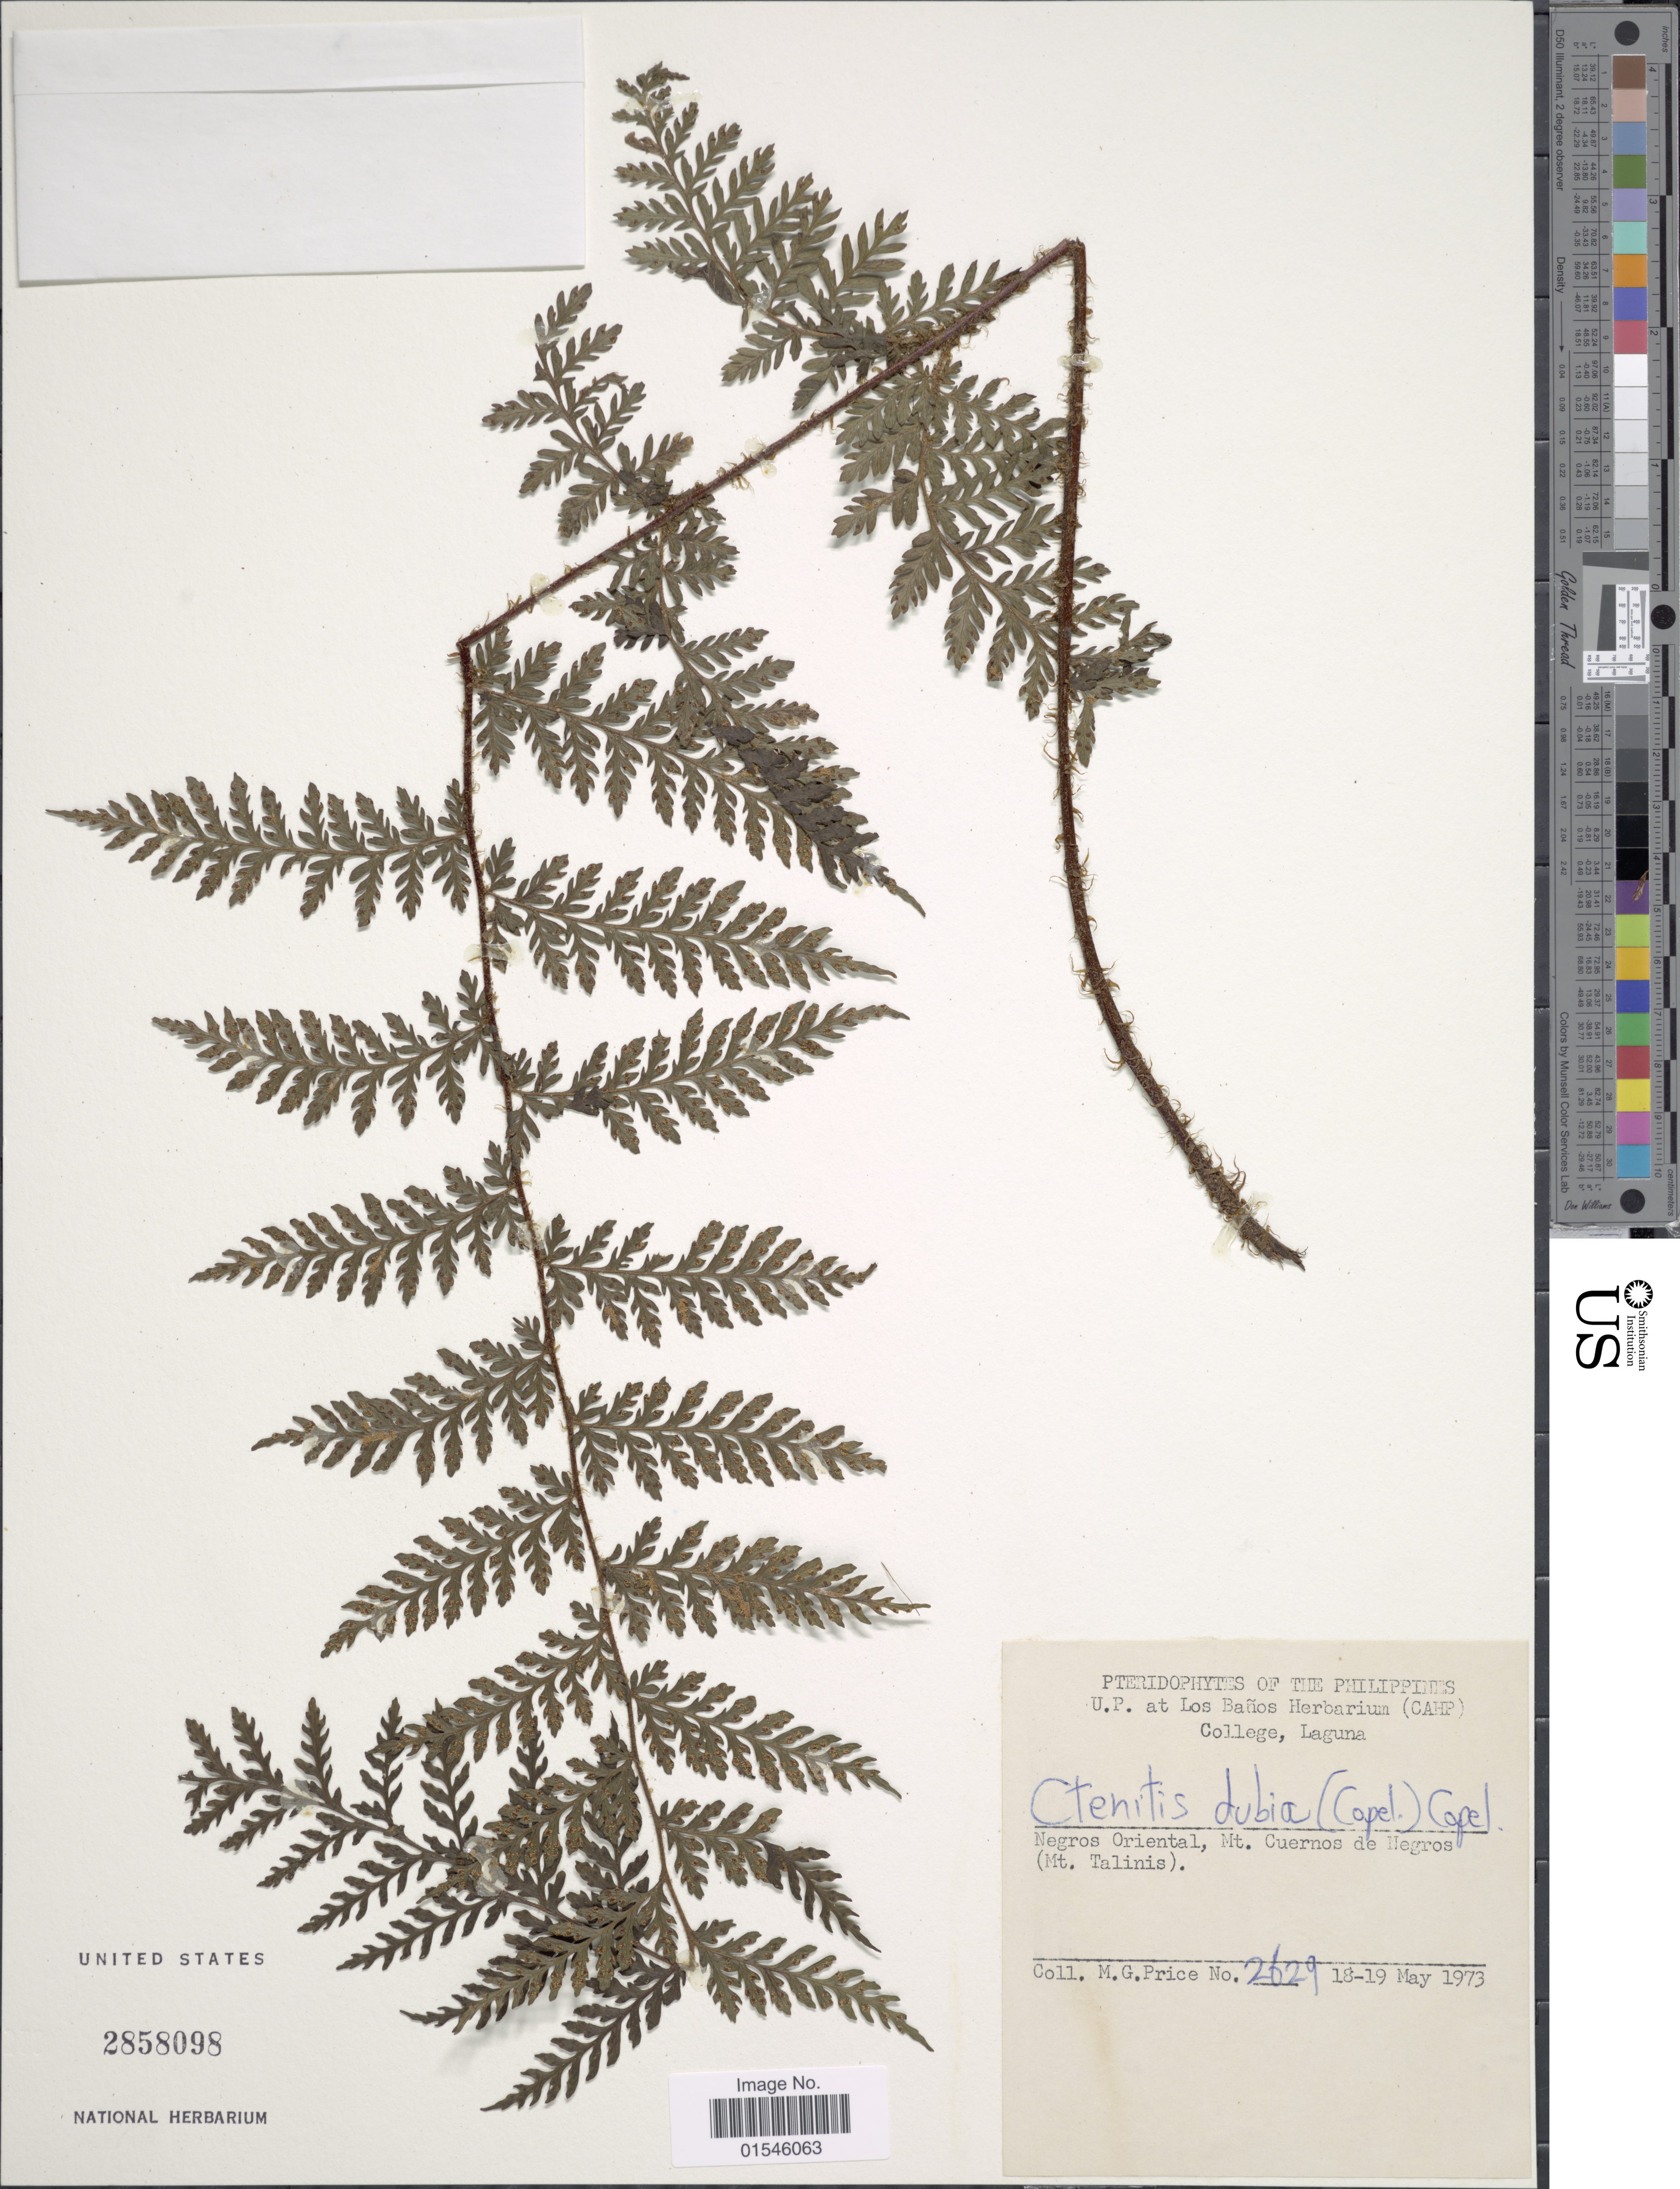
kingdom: Plantae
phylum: Tracheophyta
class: Polypodiopsida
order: Polypodiales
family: Tectariaceae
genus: Aenigmopteris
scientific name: Aenigmopteris dubia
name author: (Copel.) Holttum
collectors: M. G. Price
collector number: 2629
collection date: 1973-05-18/1973-05-19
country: Philippines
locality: Negros Oriental, Mt.Cuernos de negros (Mt. Talinis)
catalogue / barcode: US 2858098